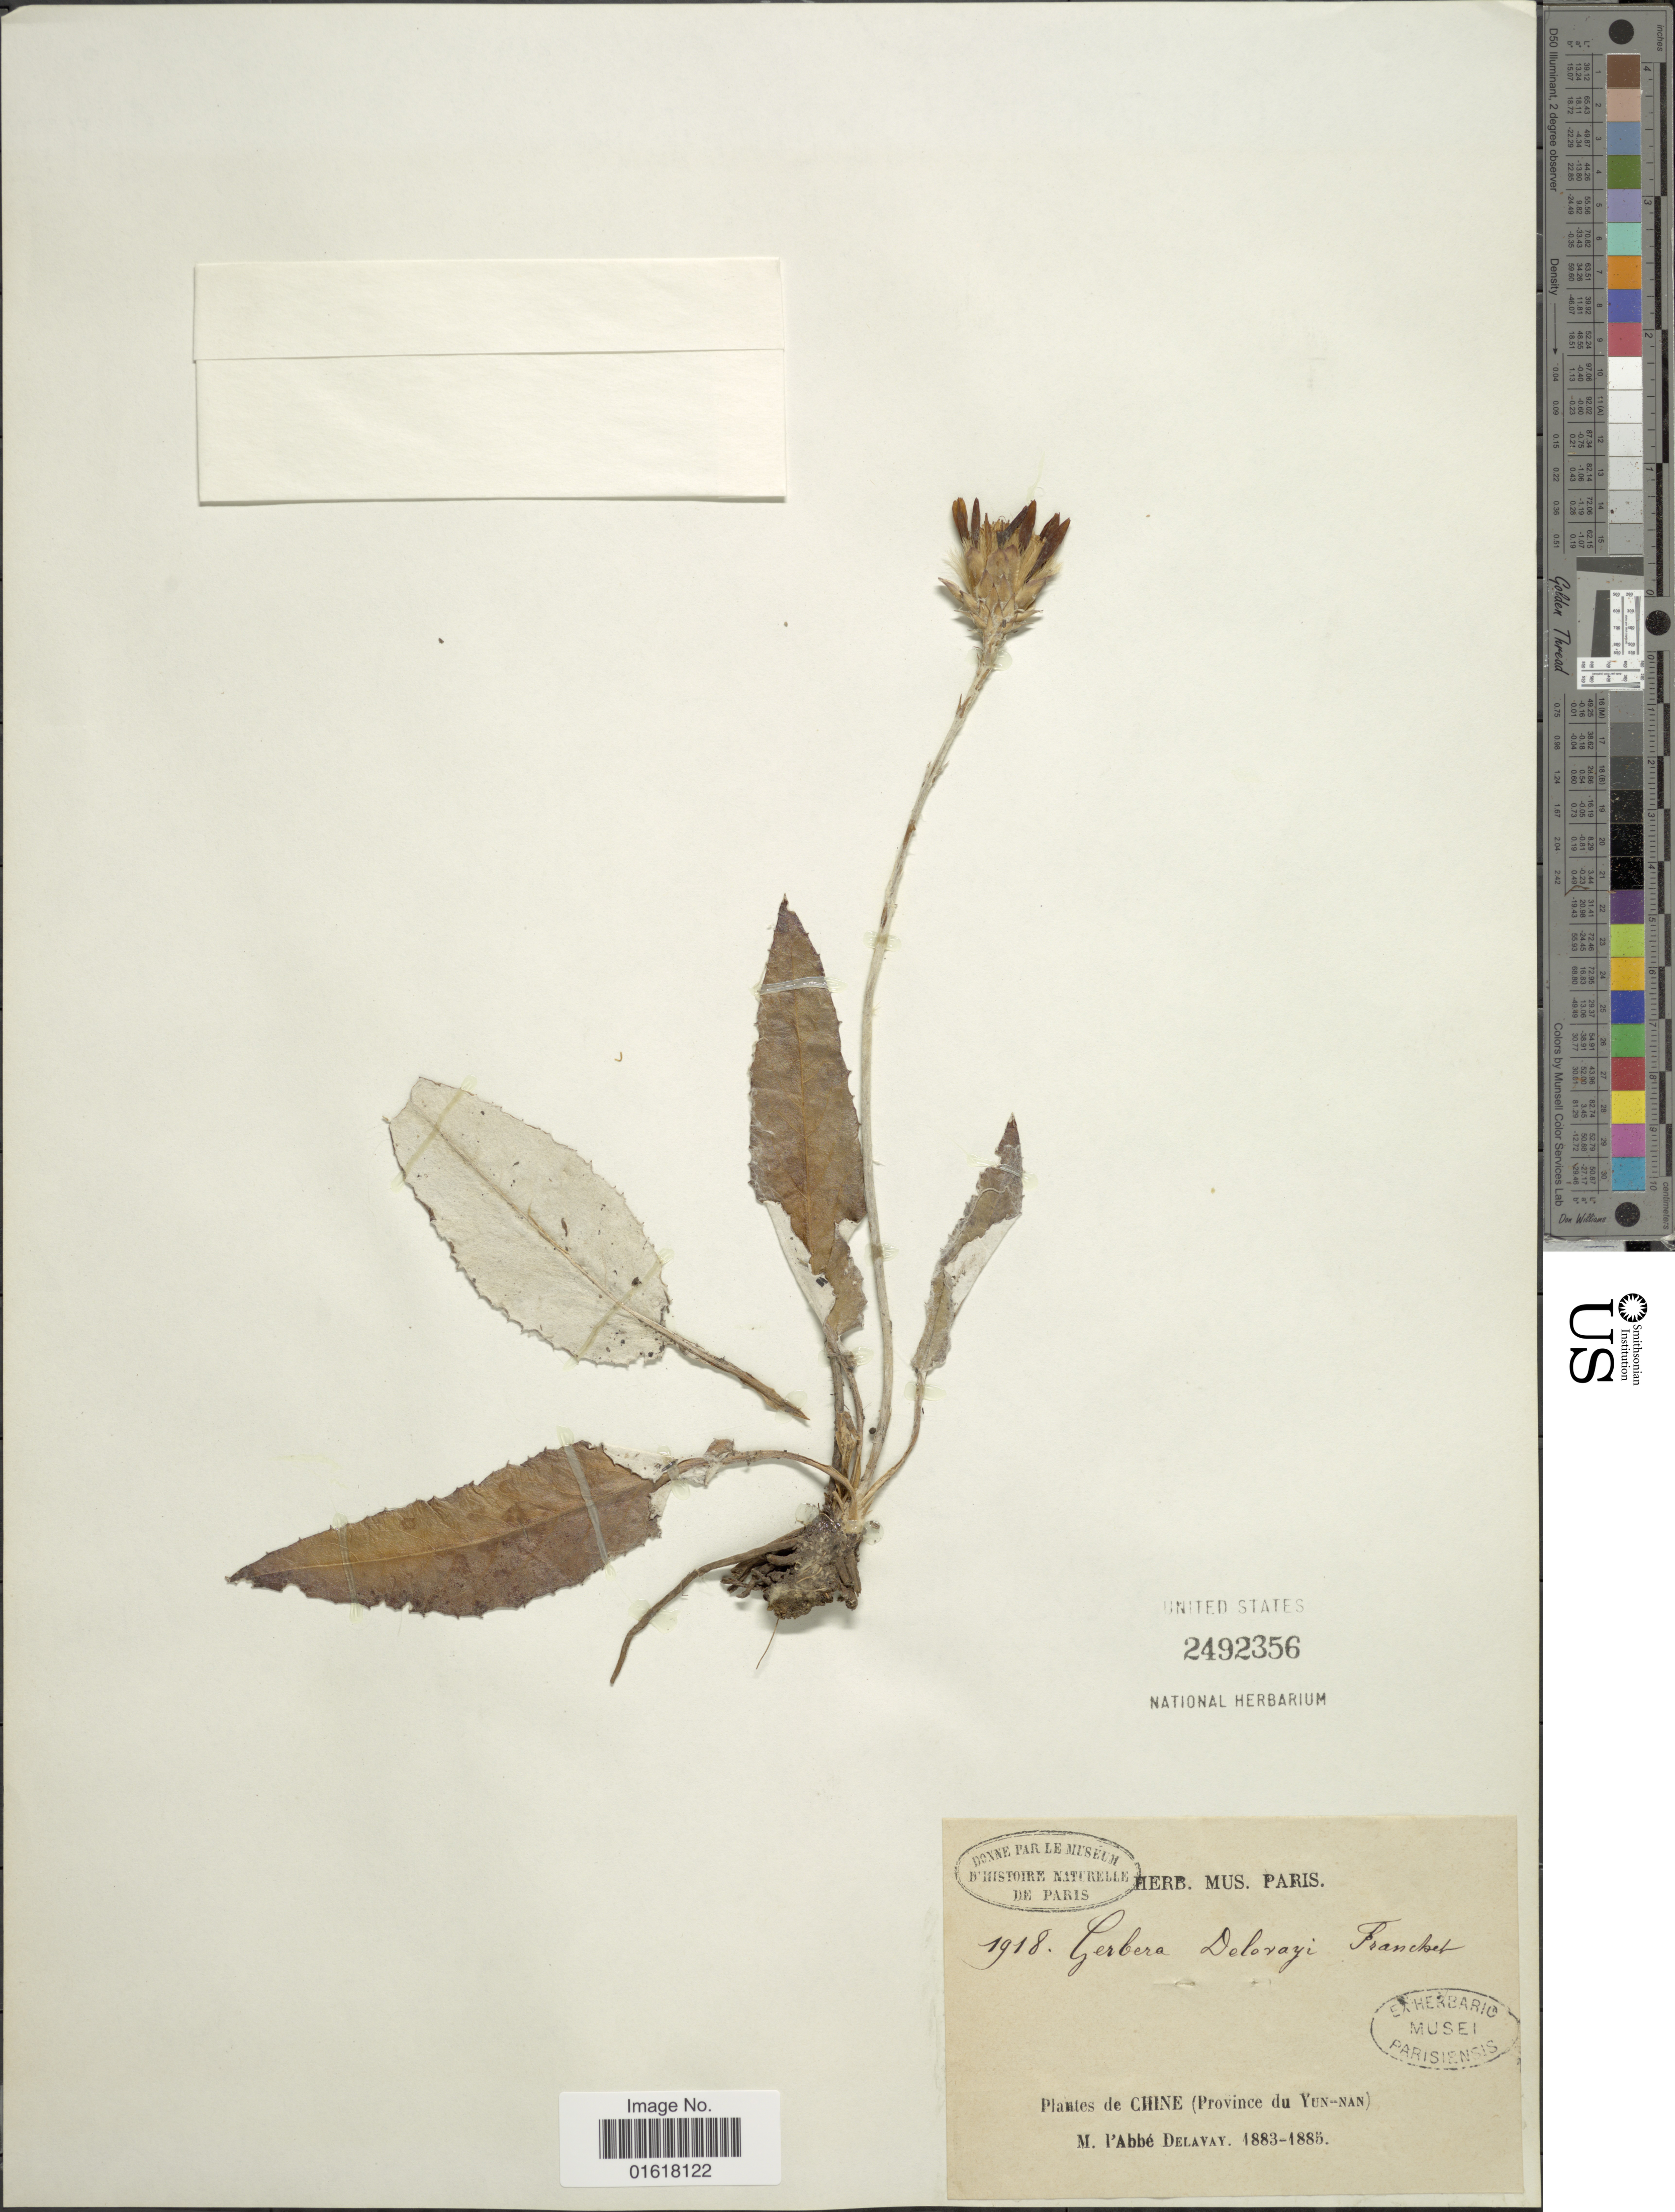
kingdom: Plantae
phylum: Tracheophyta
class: Magnoliopsida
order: Asterales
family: Asteraceae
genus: Gerbera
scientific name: Gerbera delavayi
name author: Franch.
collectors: P. Delavay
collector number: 1918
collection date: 1883/1885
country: China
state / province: Yunnan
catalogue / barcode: US 2492356